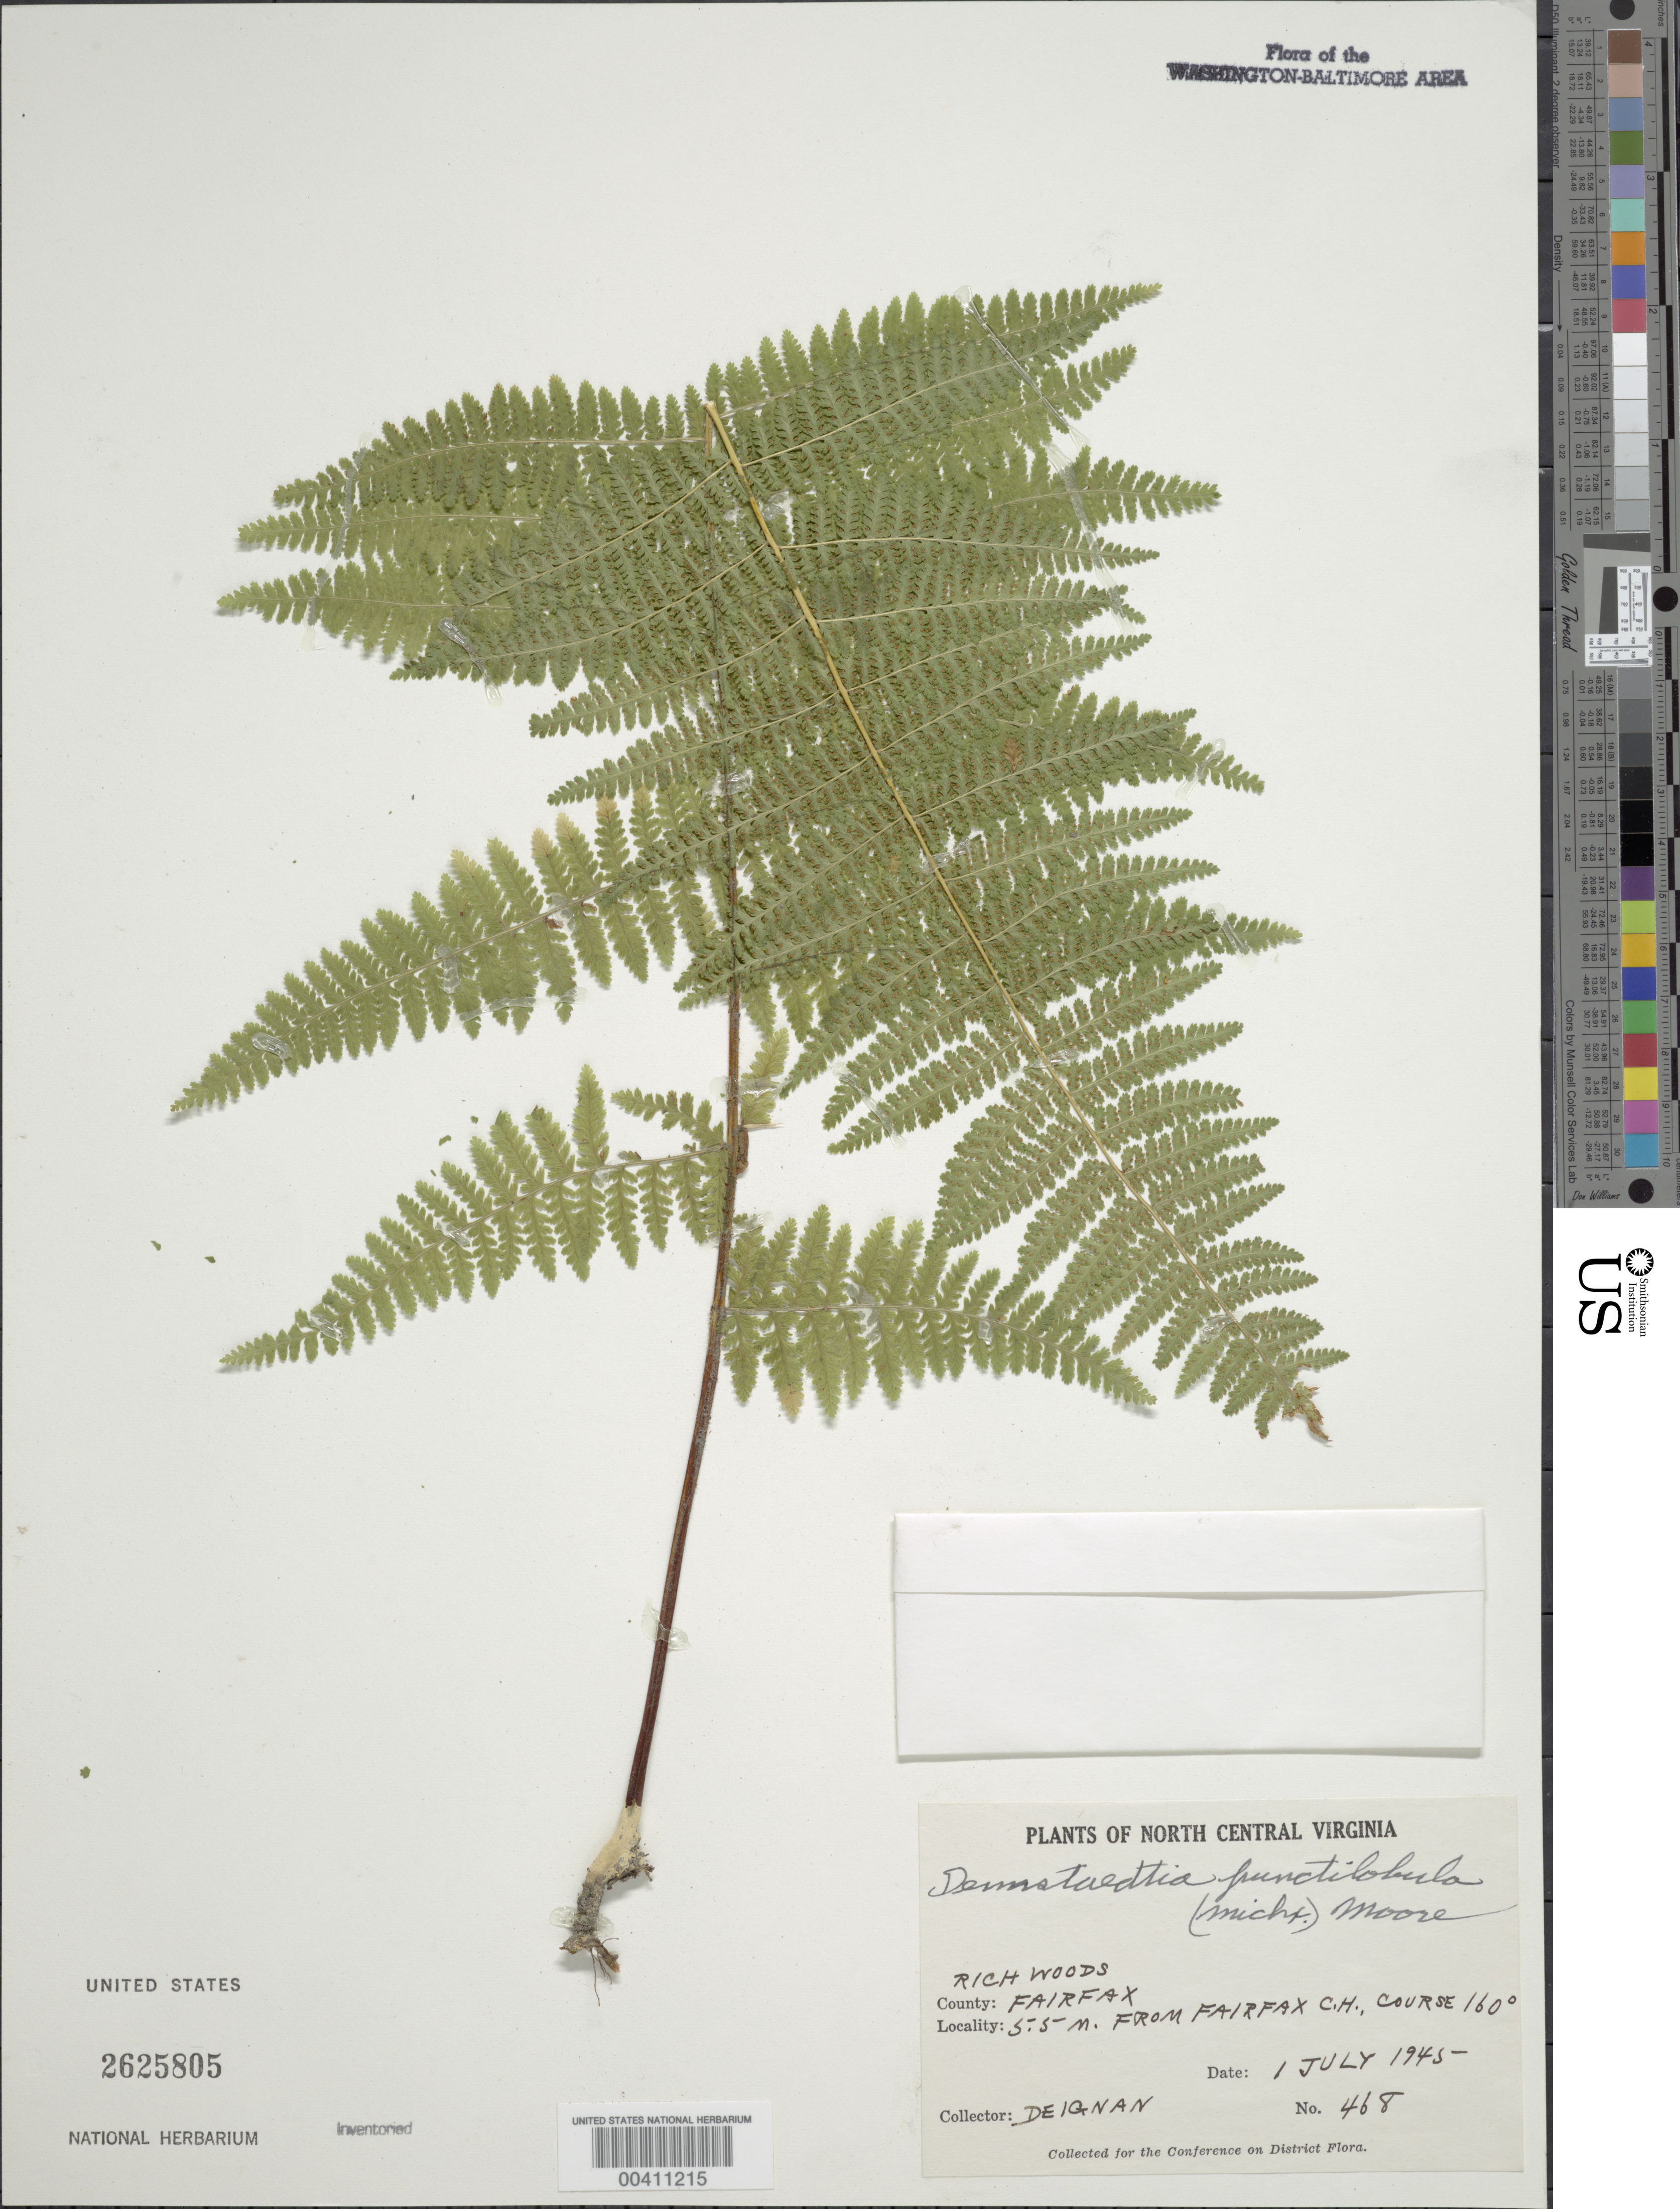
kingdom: Plantae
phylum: Tracheophyta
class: Polypodiopsida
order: Polypodiales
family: Dennstaedtiaceae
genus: Dennstaedtia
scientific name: Dennstaedtia punctilobula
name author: (Michx.) T. Moore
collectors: H. Deignan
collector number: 468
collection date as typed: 01 Jul 1945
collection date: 1945-07-01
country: United States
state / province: Virginia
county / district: Fairfax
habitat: Rich woods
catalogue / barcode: US 2625805